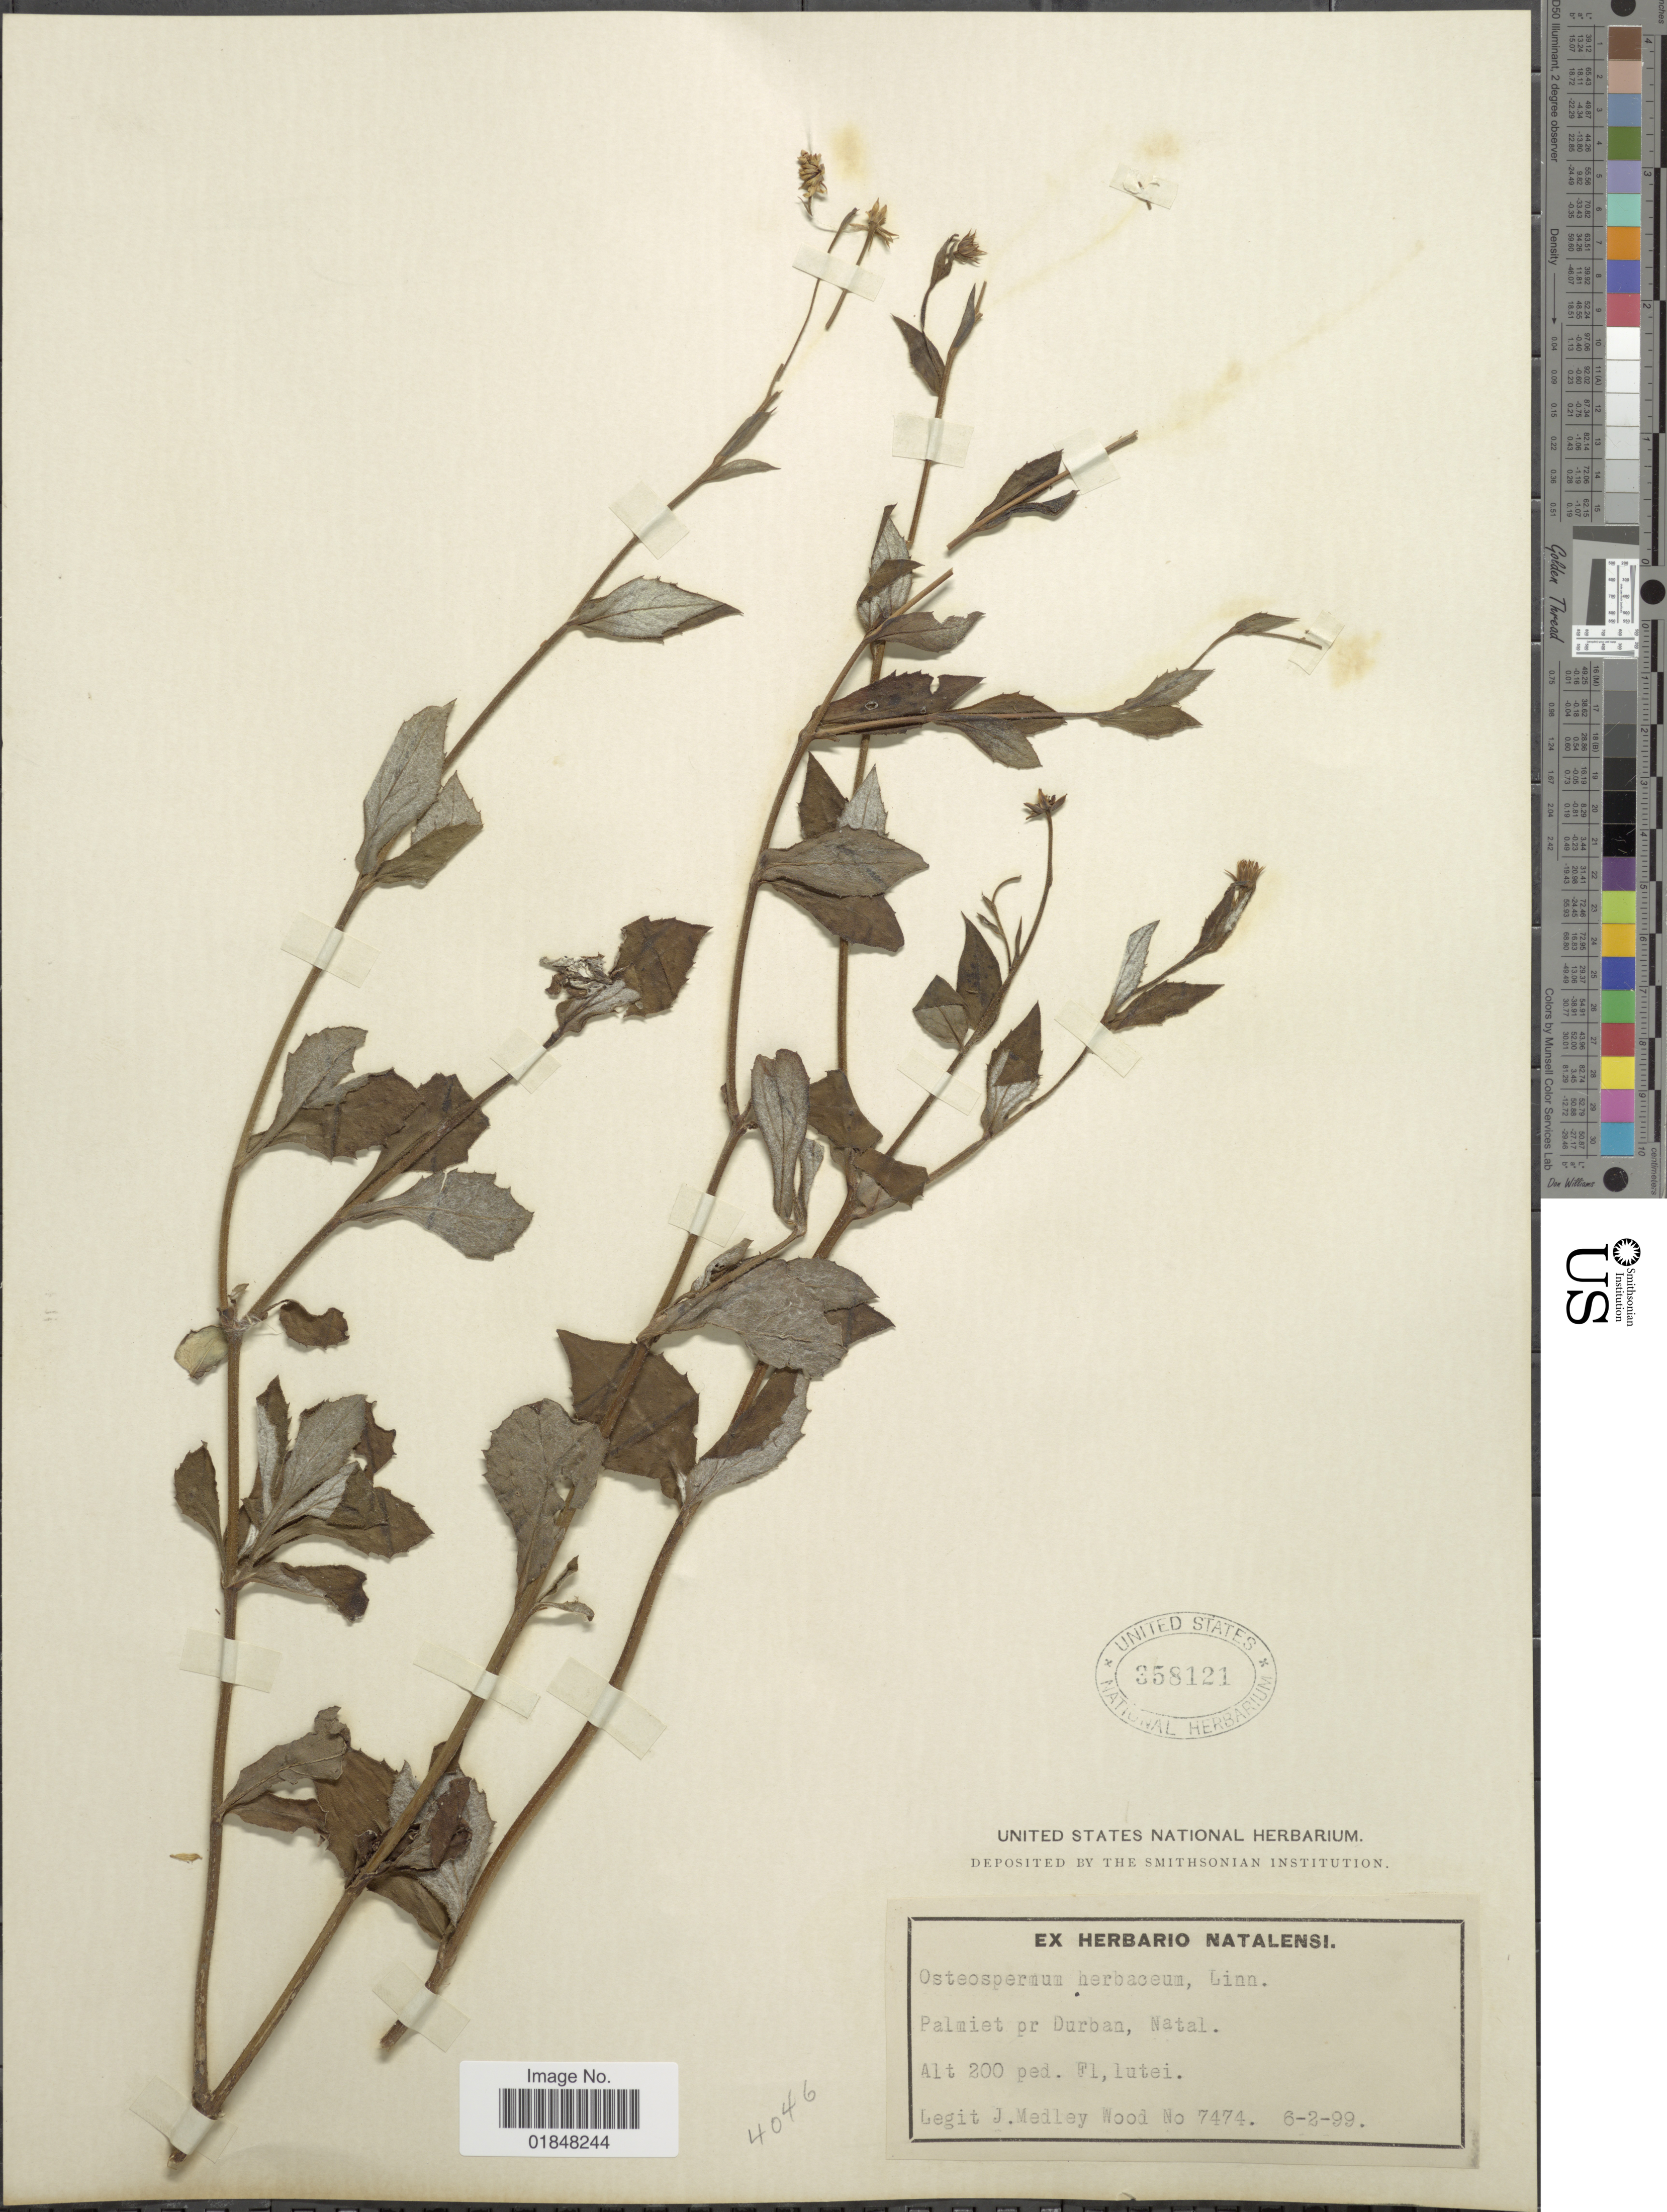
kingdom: Plantae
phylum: Tracheophyta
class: Magnoliopsida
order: Asterales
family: Asteraceae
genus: Osteospermum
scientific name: Osteospermum herbaceus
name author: L. f.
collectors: J. Medley Wood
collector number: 7474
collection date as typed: Transcribed d/m/y: 6/2/99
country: South Africa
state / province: KwaZulu-Natal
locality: Palmiet pr Durban, Natal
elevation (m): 61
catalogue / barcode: US 358121